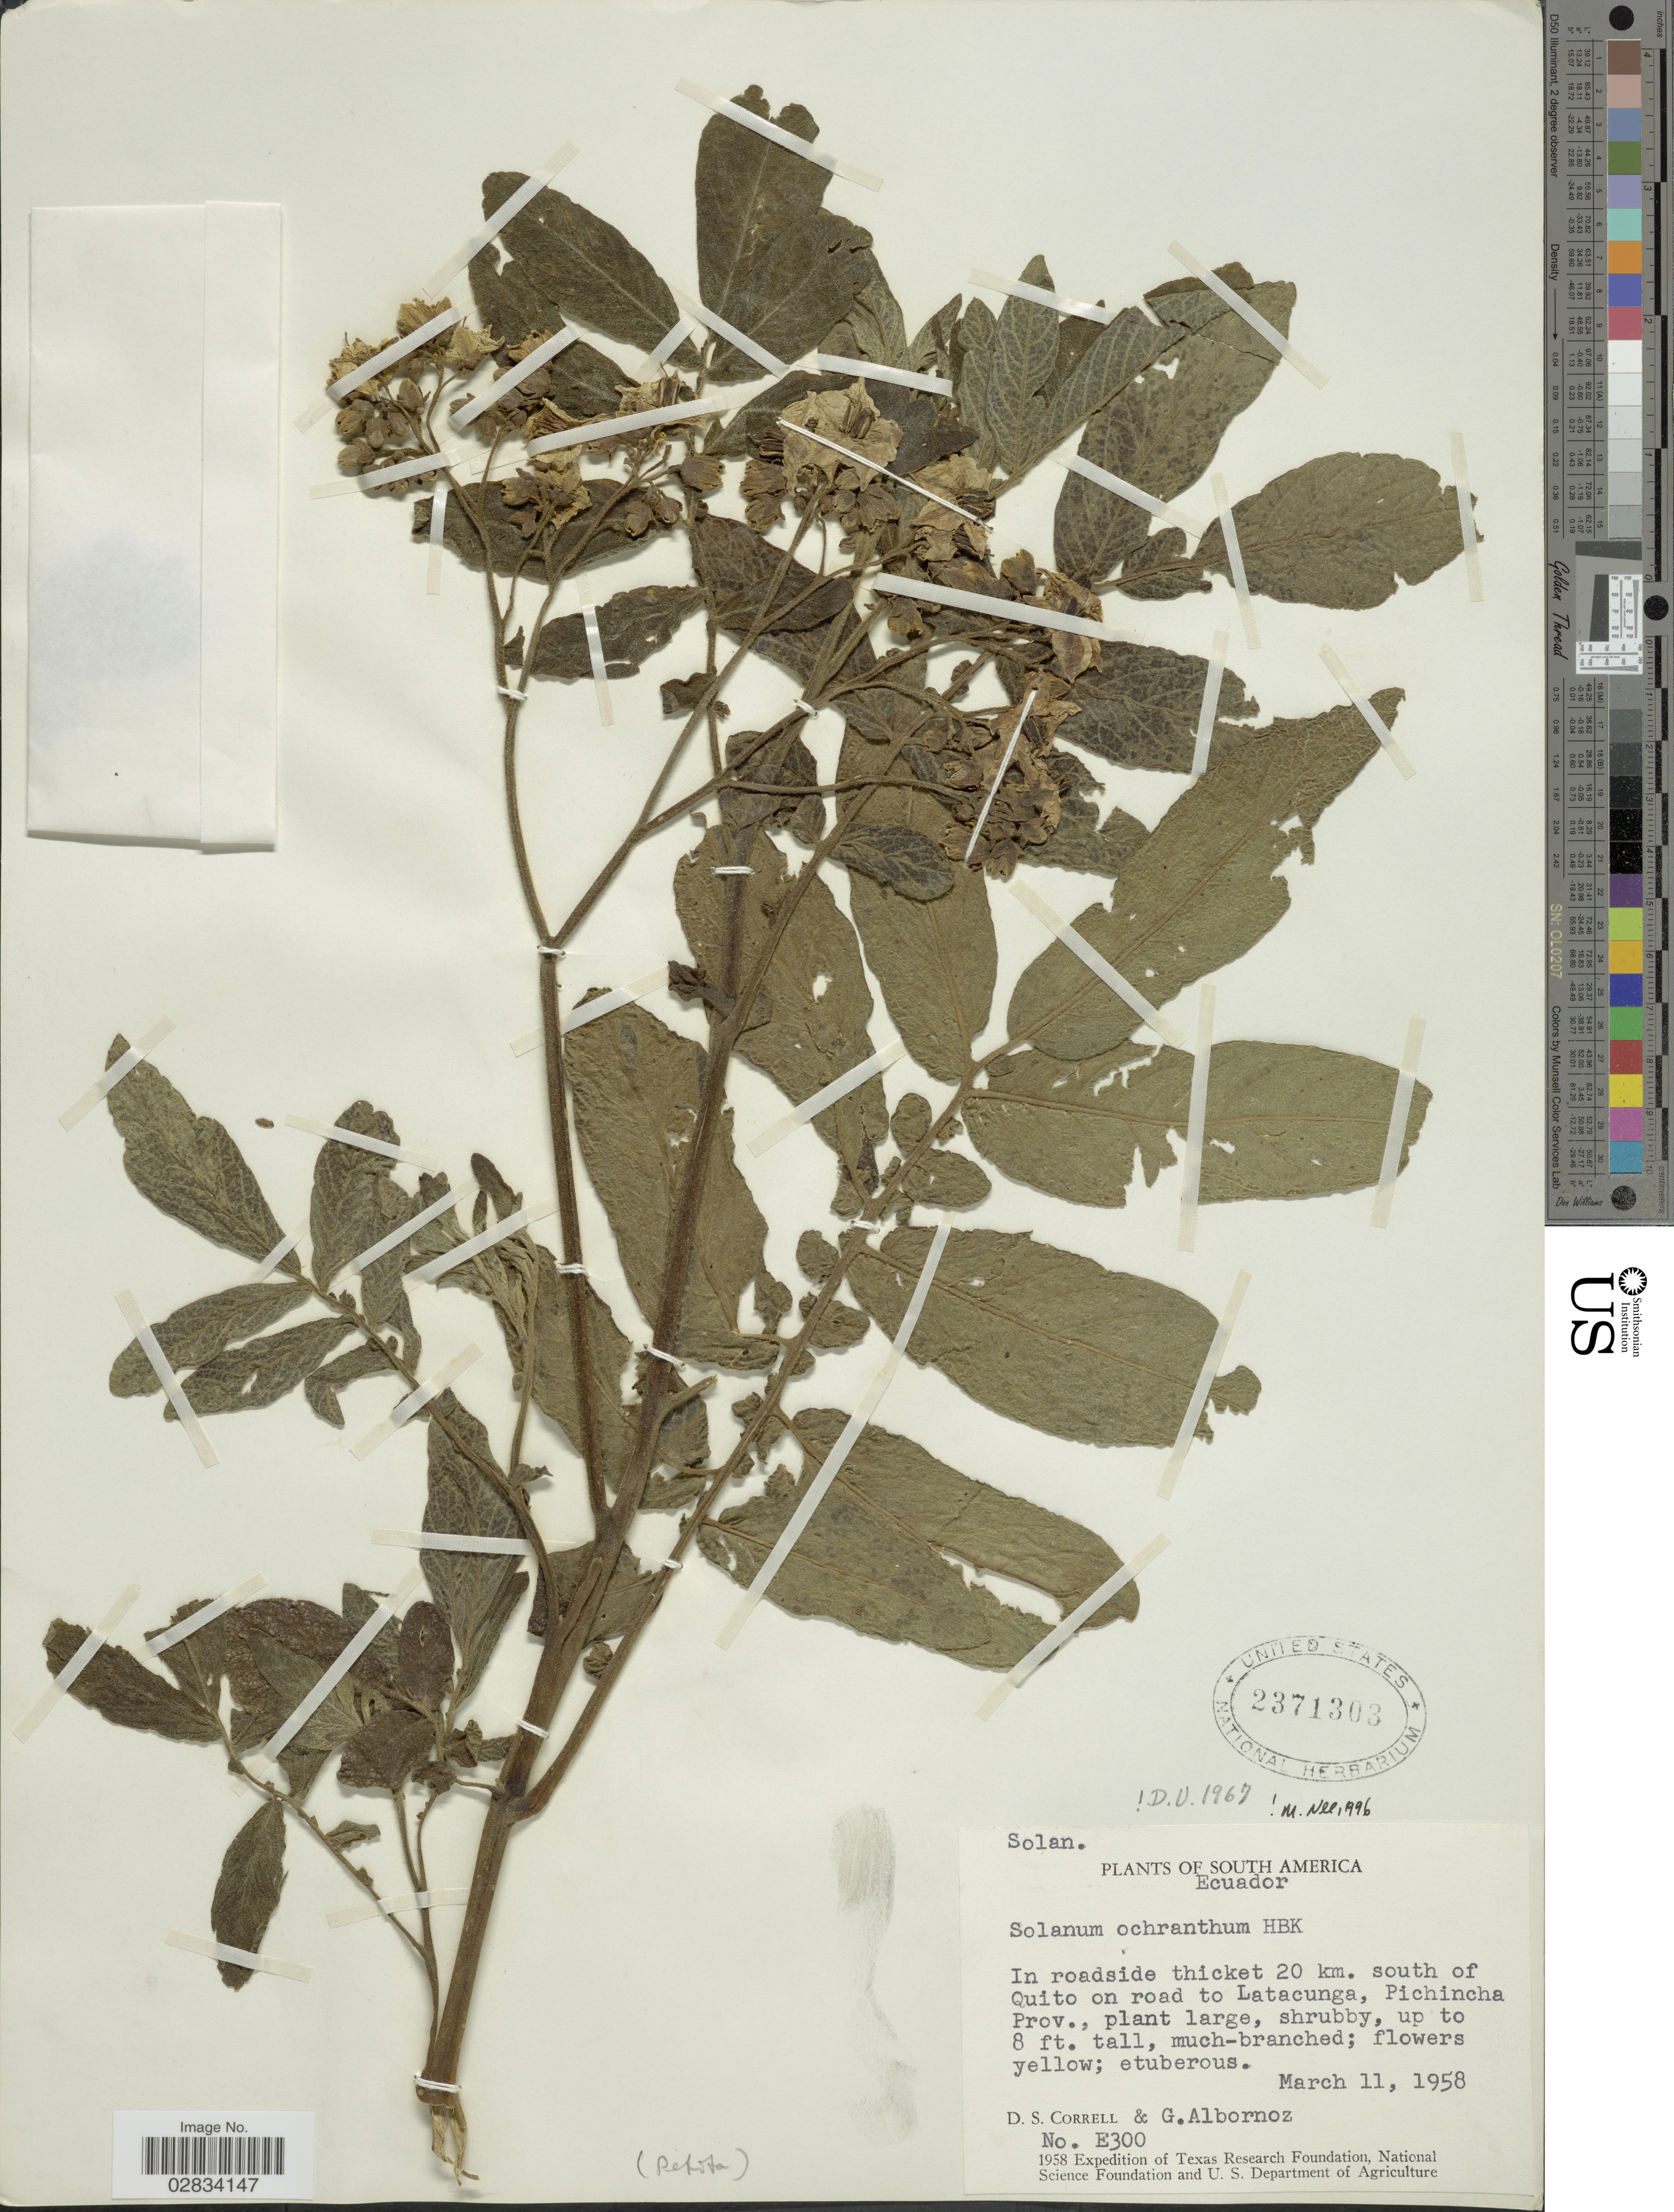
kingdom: Plantae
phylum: Tracheophyta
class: Magnoliopsida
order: Solanales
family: Solanaceae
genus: Solanum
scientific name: Solanum ochranthum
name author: Dunal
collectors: D. S. Correll & G. Albornoz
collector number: E300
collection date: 1958-03-11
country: Ecuador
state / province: Pichincha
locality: In roadside thicket 20 km. south of Quito on road to Latacunga.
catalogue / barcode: US 2371303